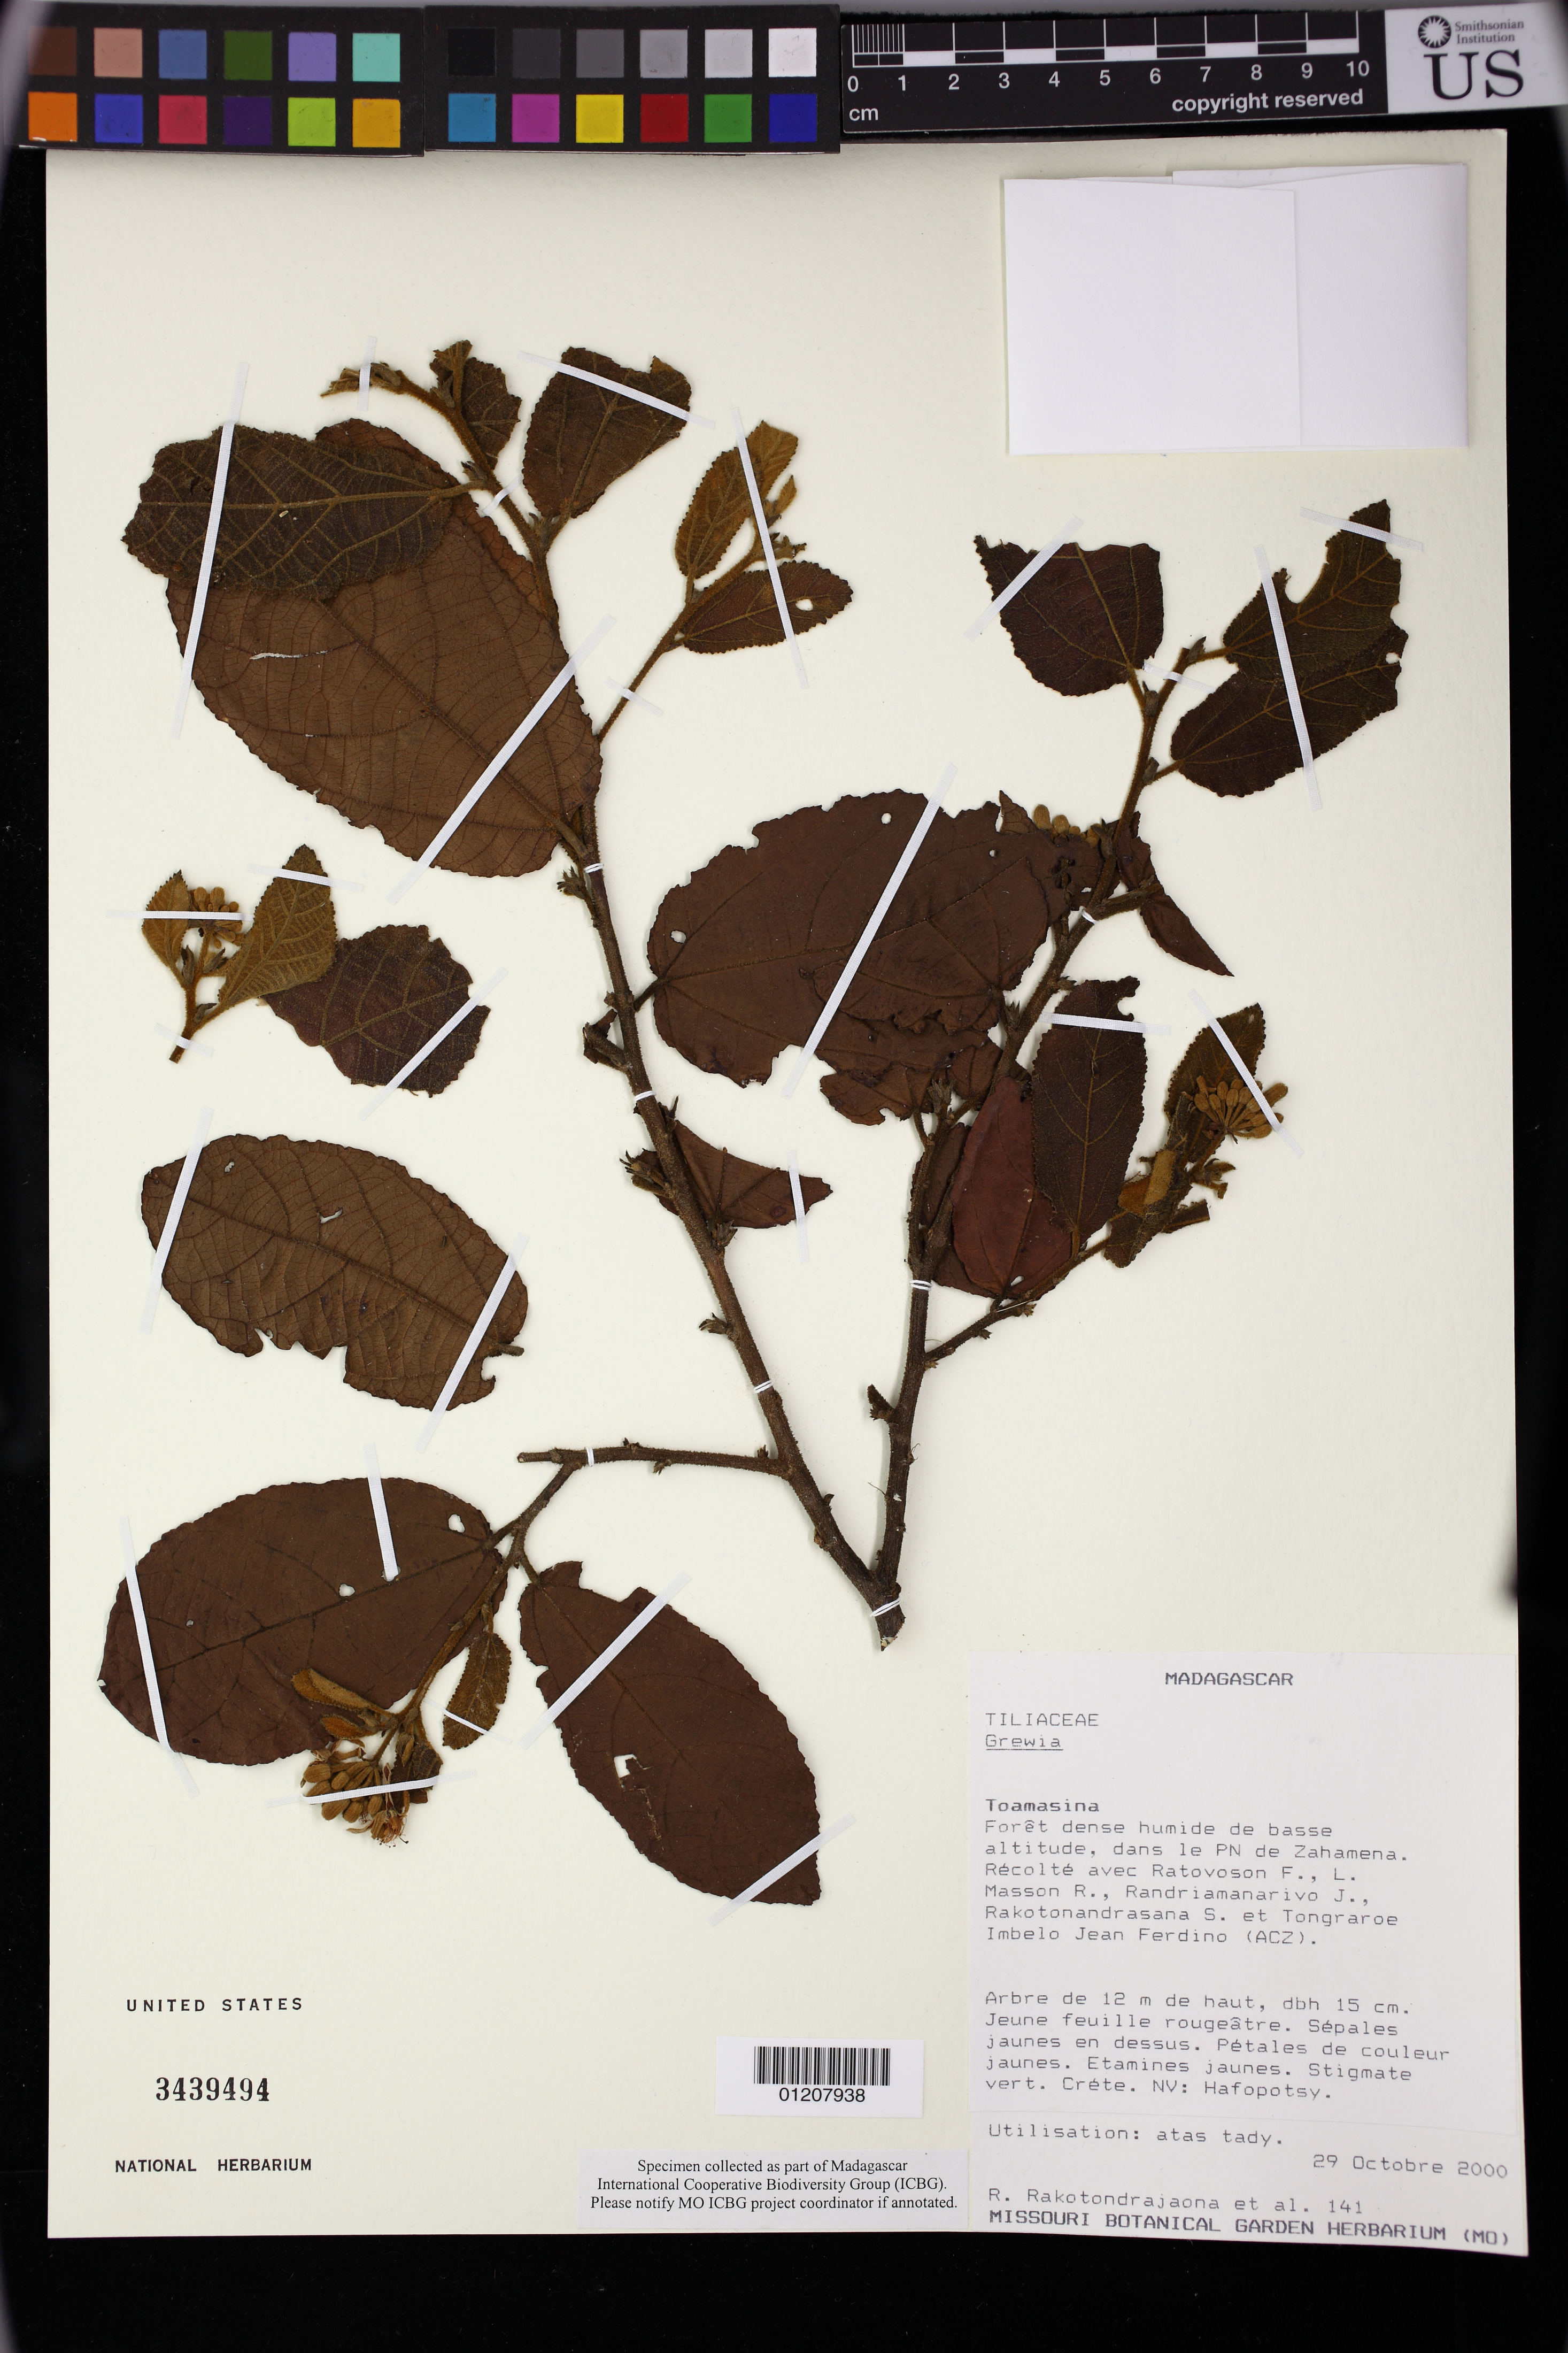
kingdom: Plantae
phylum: Tracheophyta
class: Magnoliopsida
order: Malvales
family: Malvaceae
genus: Grewia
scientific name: Grewia sp.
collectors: R. Rakotondrajaona, F. Ratovoson, L. R. Masson & J. Randriamanarivo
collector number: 141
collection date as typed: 29 Oct 2000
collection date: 2000-10-29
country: Madagascar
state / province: Alaotra Mangoro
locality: Toamasina. Foret dense humide de basse altitude, dans le PN de Zahamena.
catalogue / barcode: US 3439494